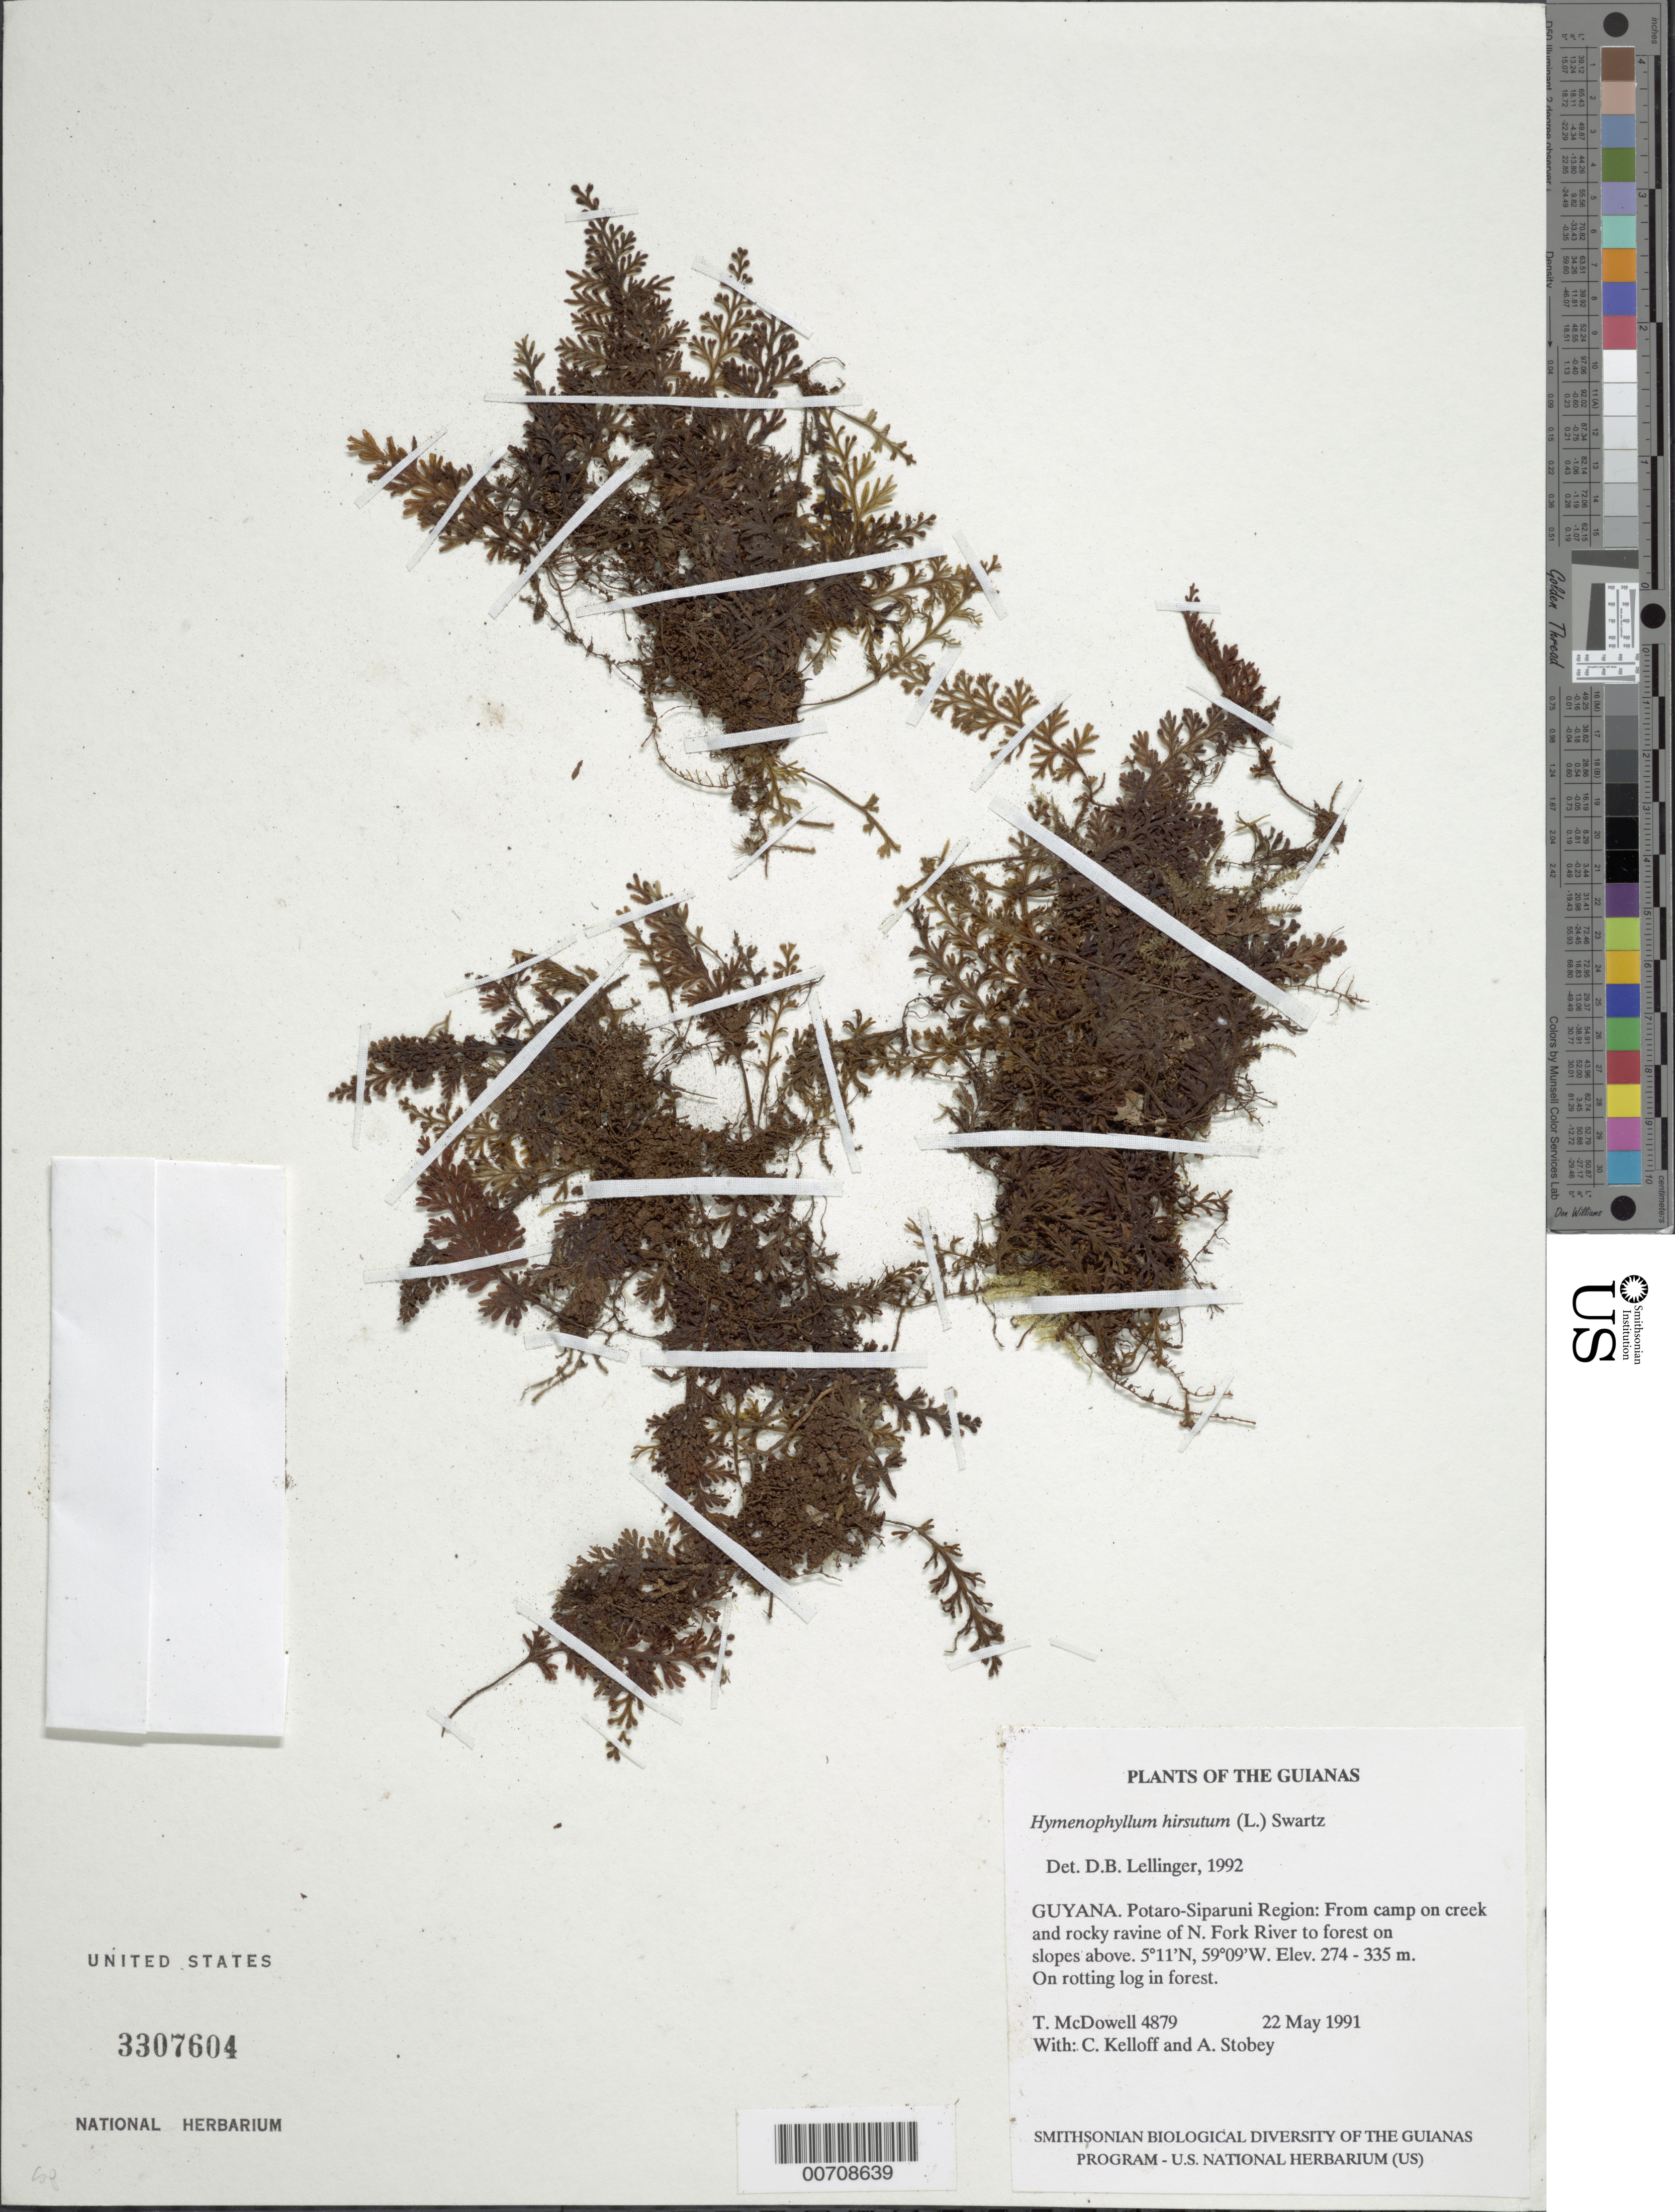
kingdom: Plantae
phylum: Tracheophyta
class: Polypodiopsida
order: Hymenophyllales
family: Hymenophyllaceae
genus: Hymenophyllum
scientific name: Hymenophyllum hirsutum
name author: (L.) Sw.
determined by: Lellinger, David B., (BOT), Smithsonian Institution - National Museum of Natural History (UNITED STATES)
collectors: T. McDowell, C. L. Kelloff & A. Stobey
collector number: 4879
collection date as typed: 22 May 1991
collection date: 1991-05-22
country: Guyana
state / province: Potaro-Siparuni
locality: Camp on "Blackwater Creek" (tributary to North Fork River)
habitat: Forest on slopes above creek, and rocky creek ravine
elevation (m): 274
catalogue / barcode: US 3307604